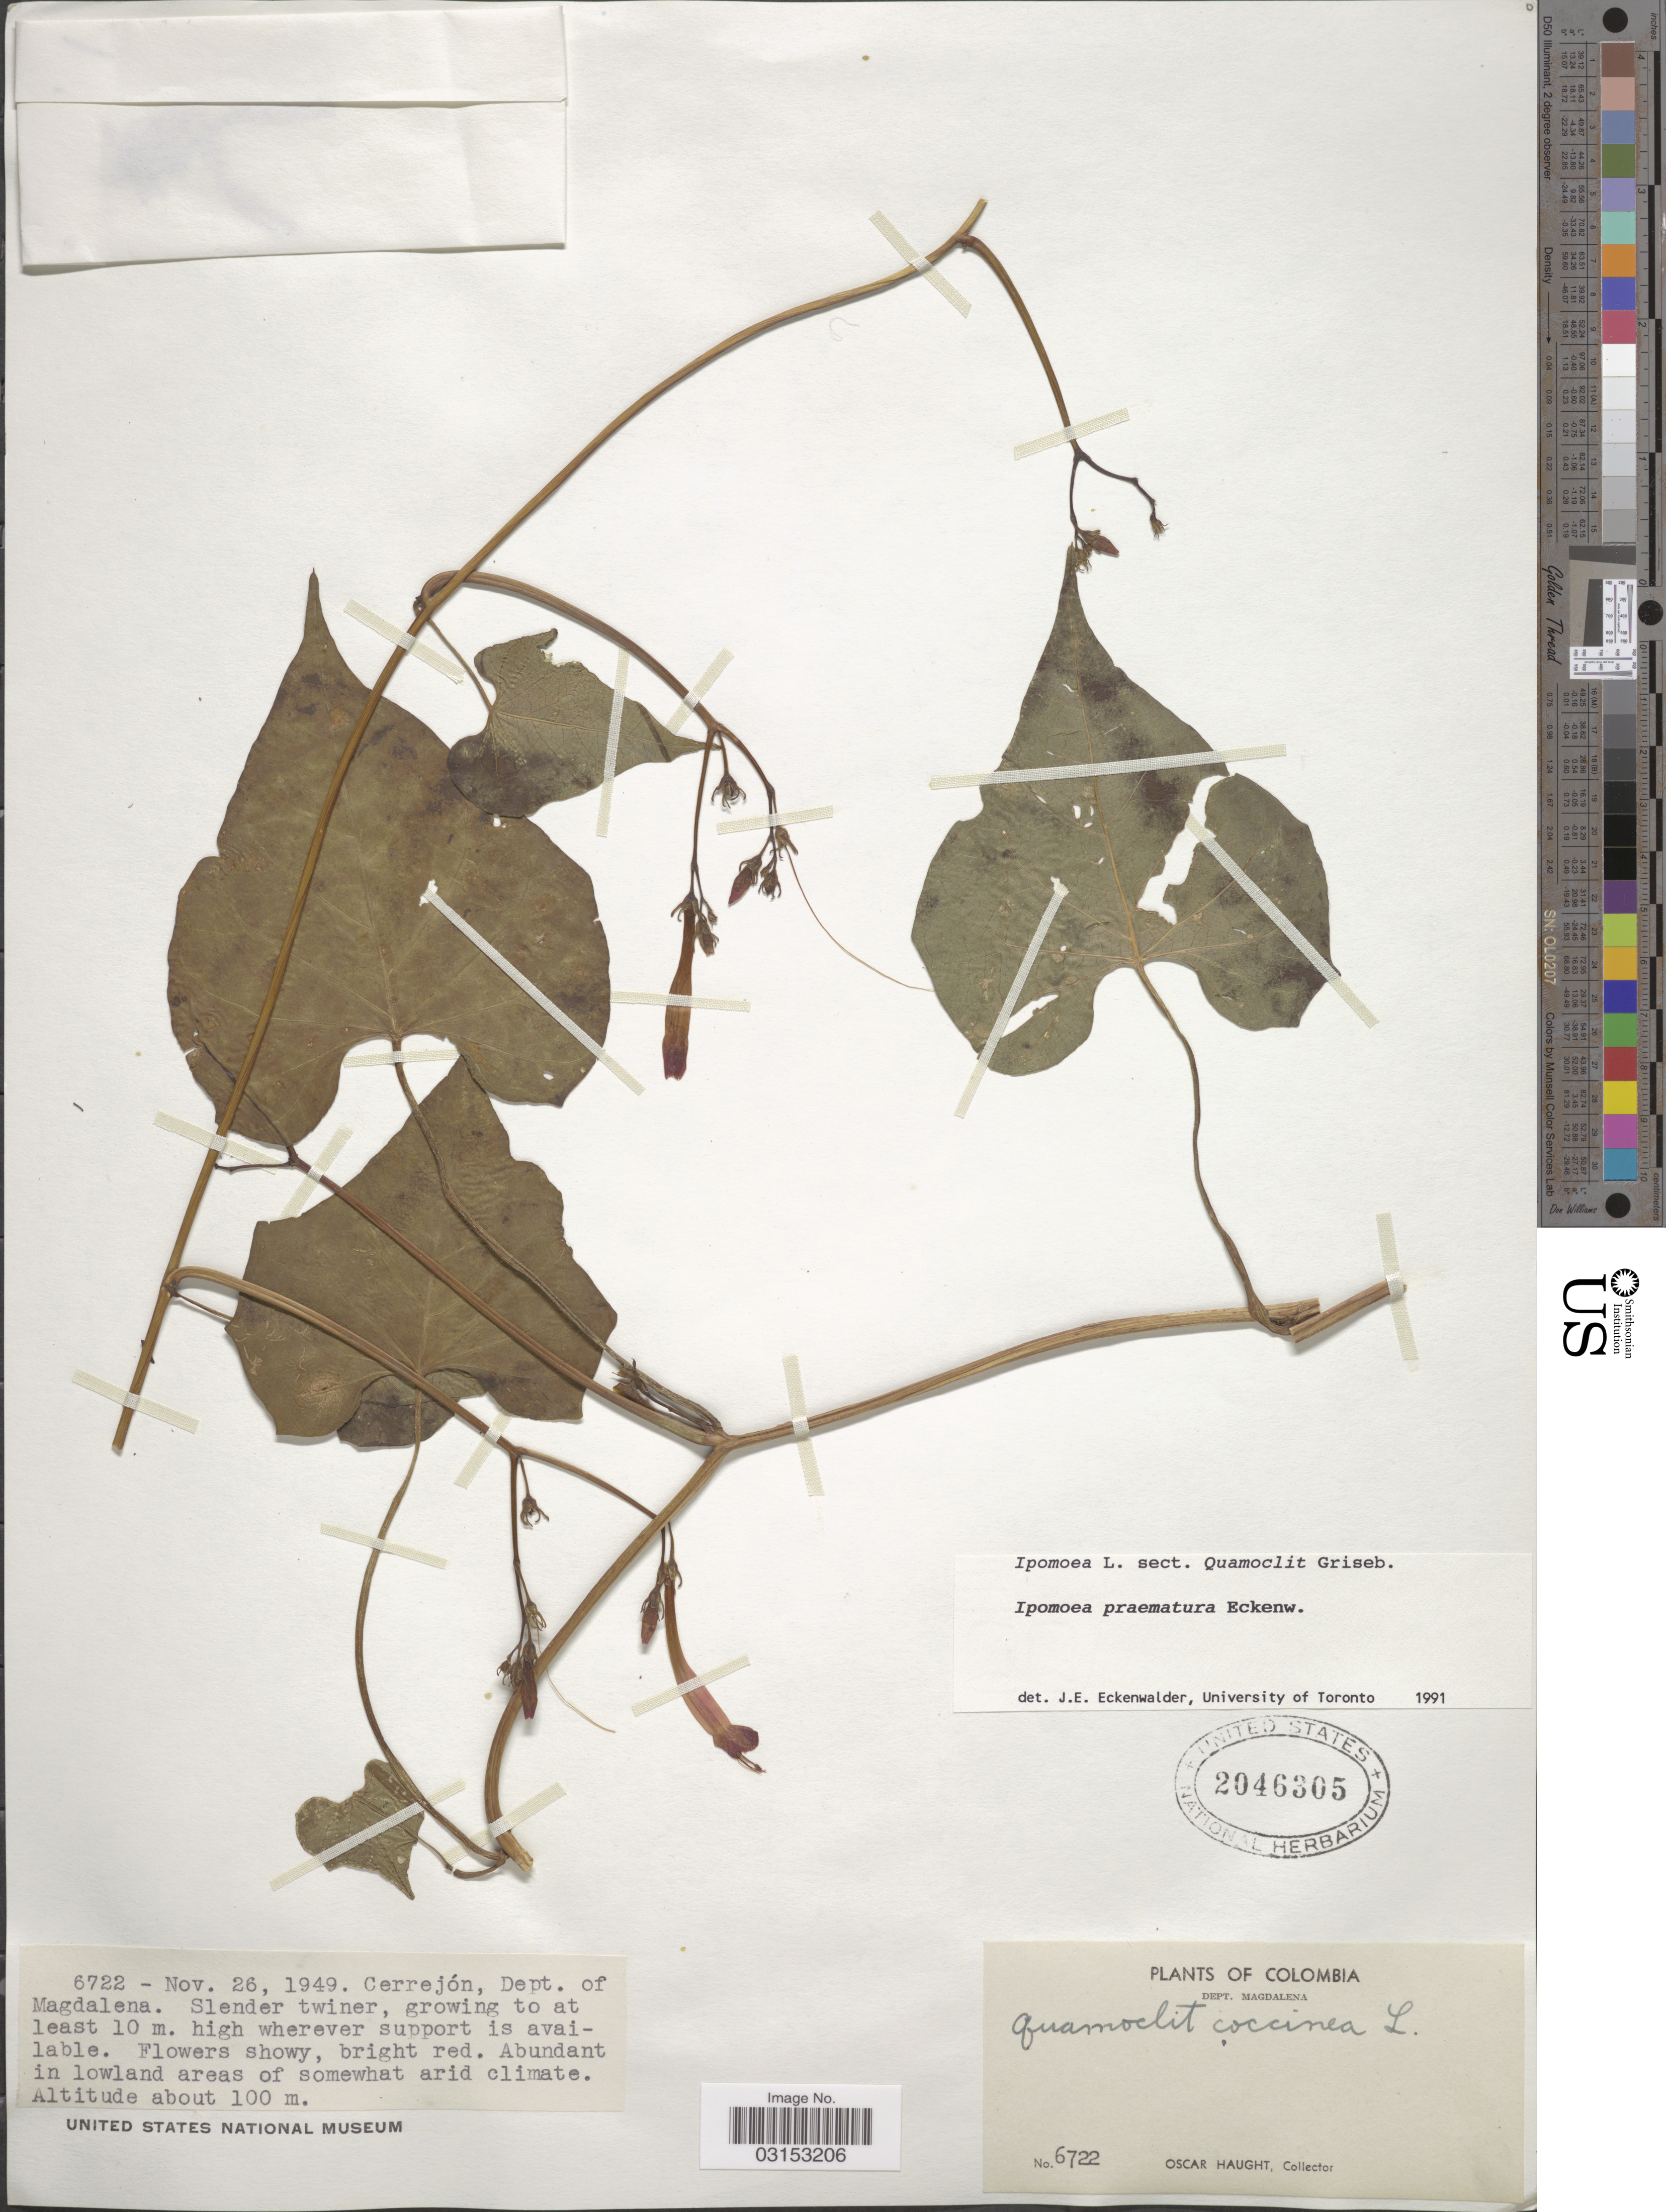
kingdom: Plantae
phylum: Tracheophyta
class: Magnoliopsida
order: Solanales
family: Convolvulaceae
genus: Ipomoea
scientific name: Ipomoea praematura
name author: Eckenw.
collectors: O. L. Haught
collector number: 6722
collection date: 1949-11-26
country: Colombia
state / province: Magdalena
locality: Cerrejón, Dept. of Magdalena.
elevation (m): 100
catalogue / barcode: US 2046305